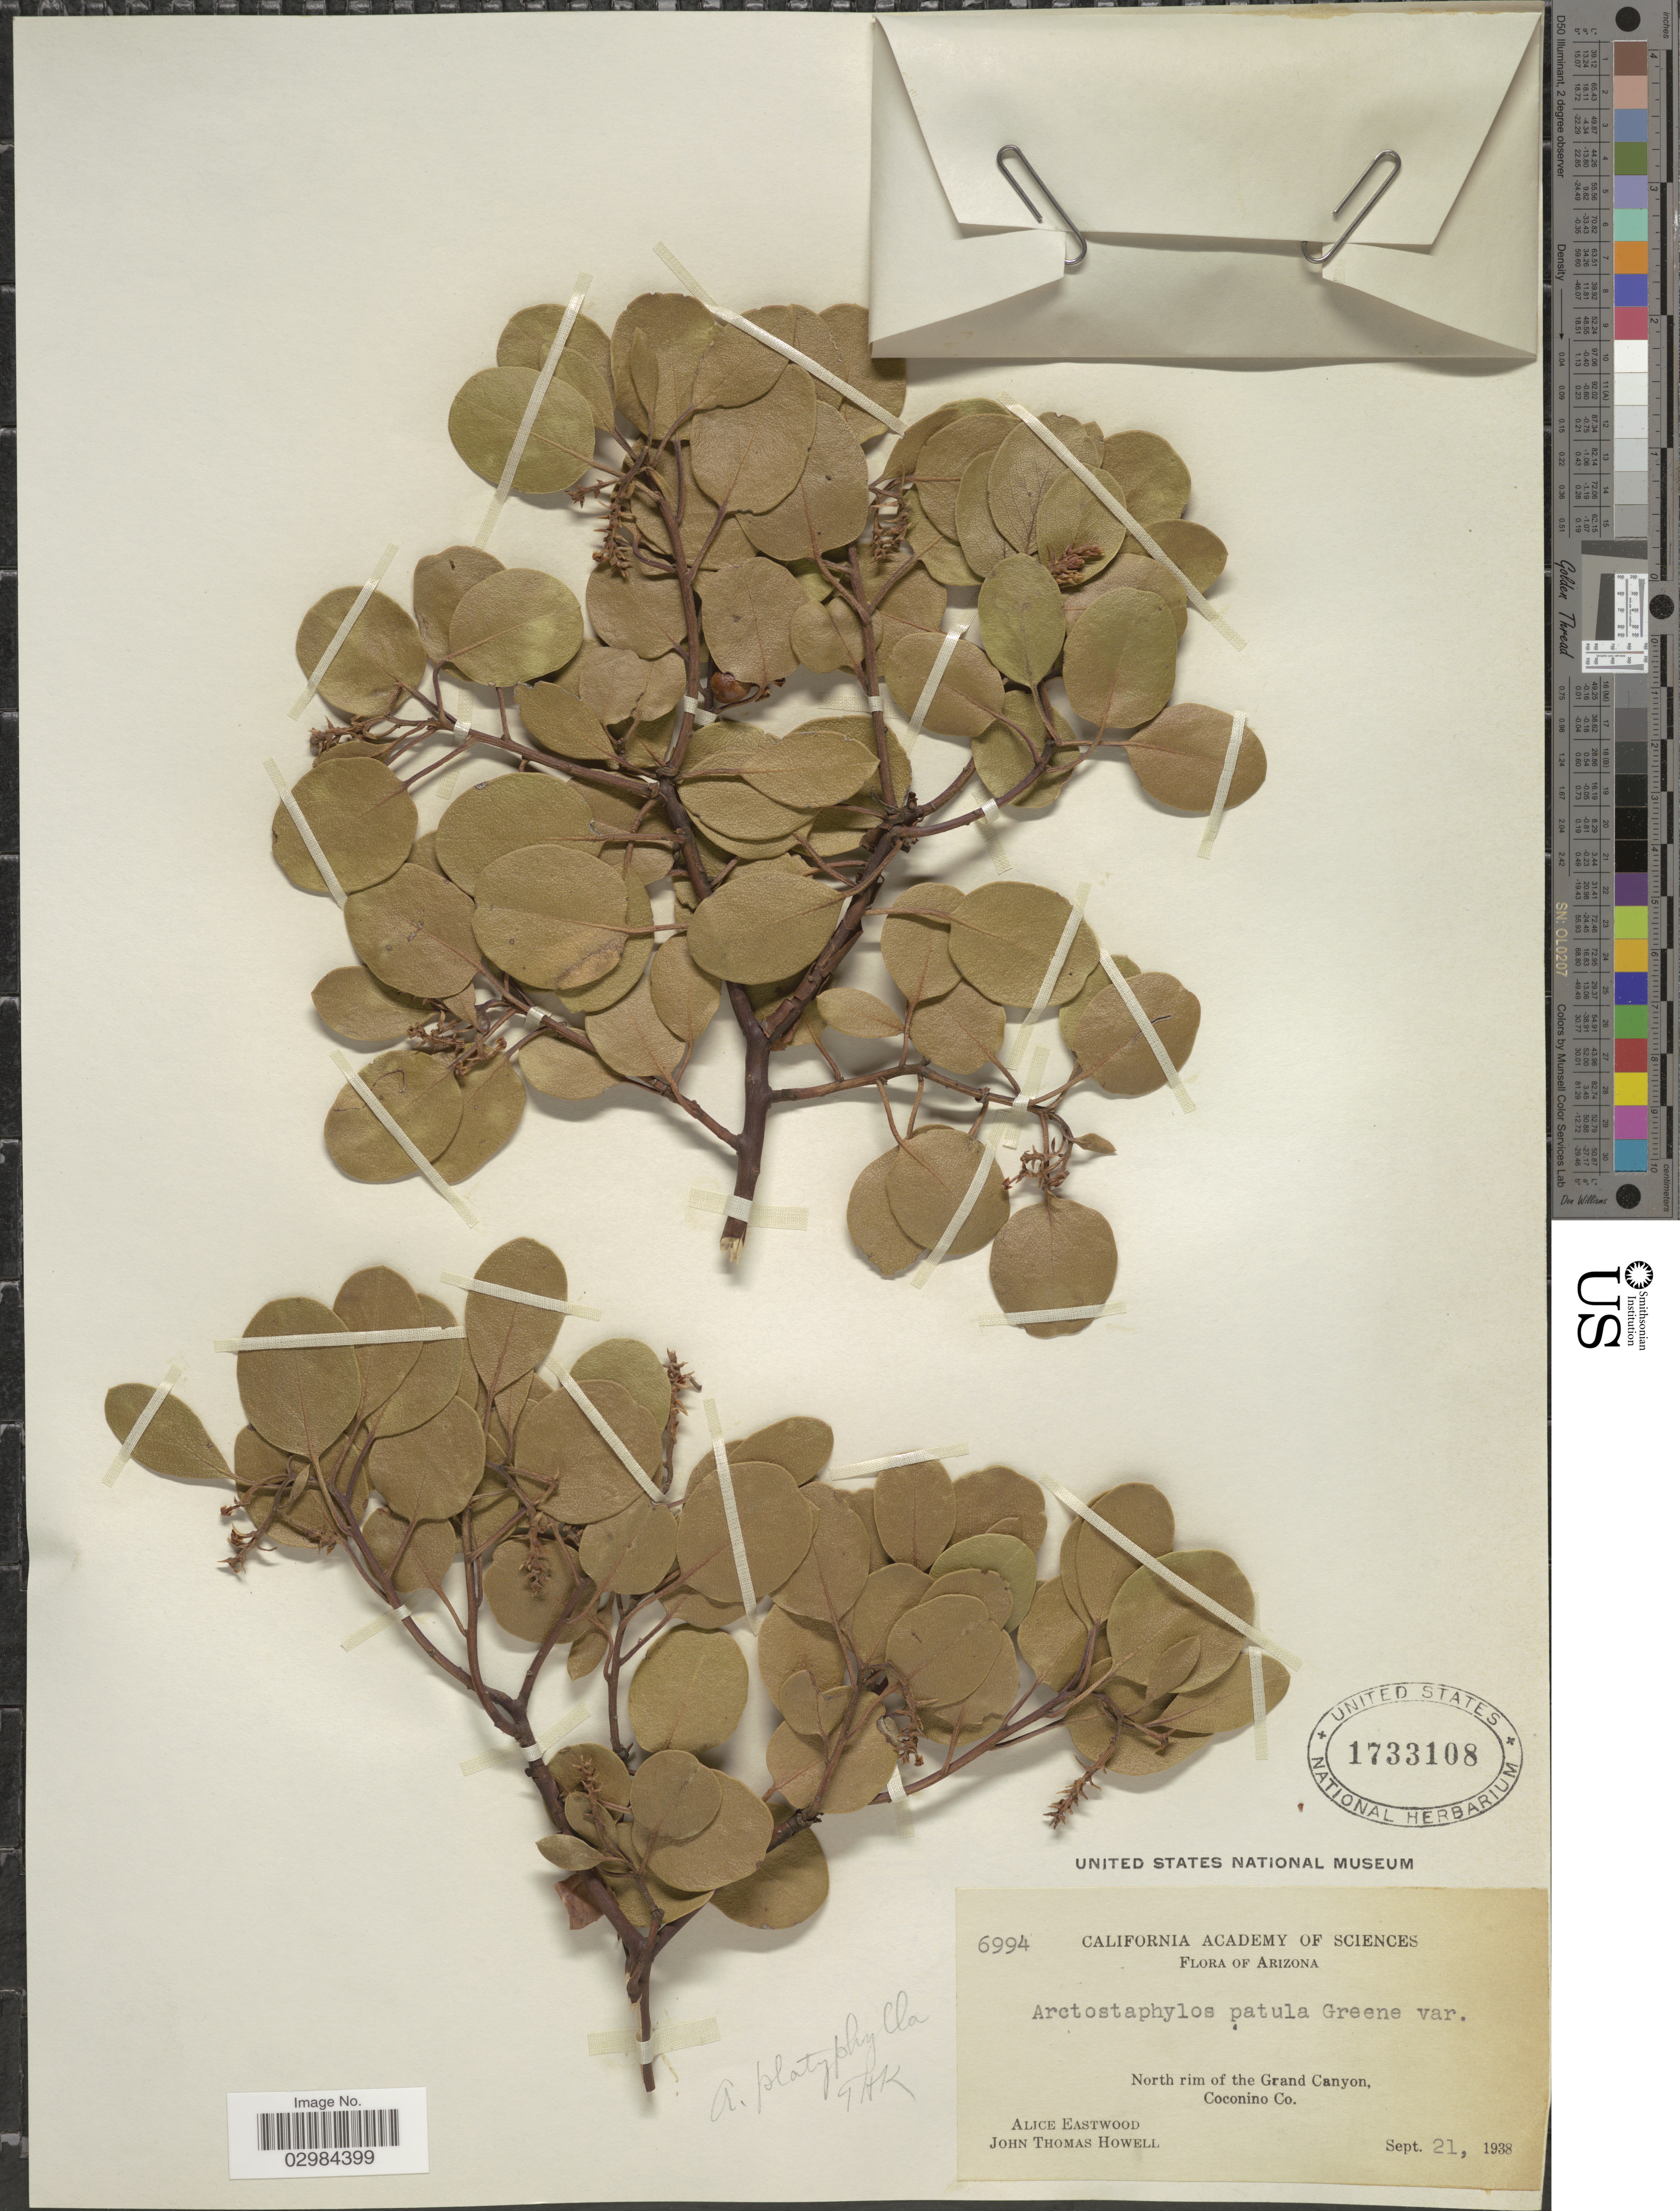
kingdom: Plantae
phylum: Tracheophyta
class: Magnoliopsida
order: Ericales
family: Ericaceae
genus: Arctostaphylos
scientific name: Arctostaphylos platyphylla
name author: (A. Gray) Kuntze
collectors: A. Eastwood & J. T. Howell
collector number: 6994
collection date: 1938-09-21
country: United States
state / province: Arizona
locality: North rim of the Grand Canyon, Coconino Co.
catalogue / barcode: US 1733108